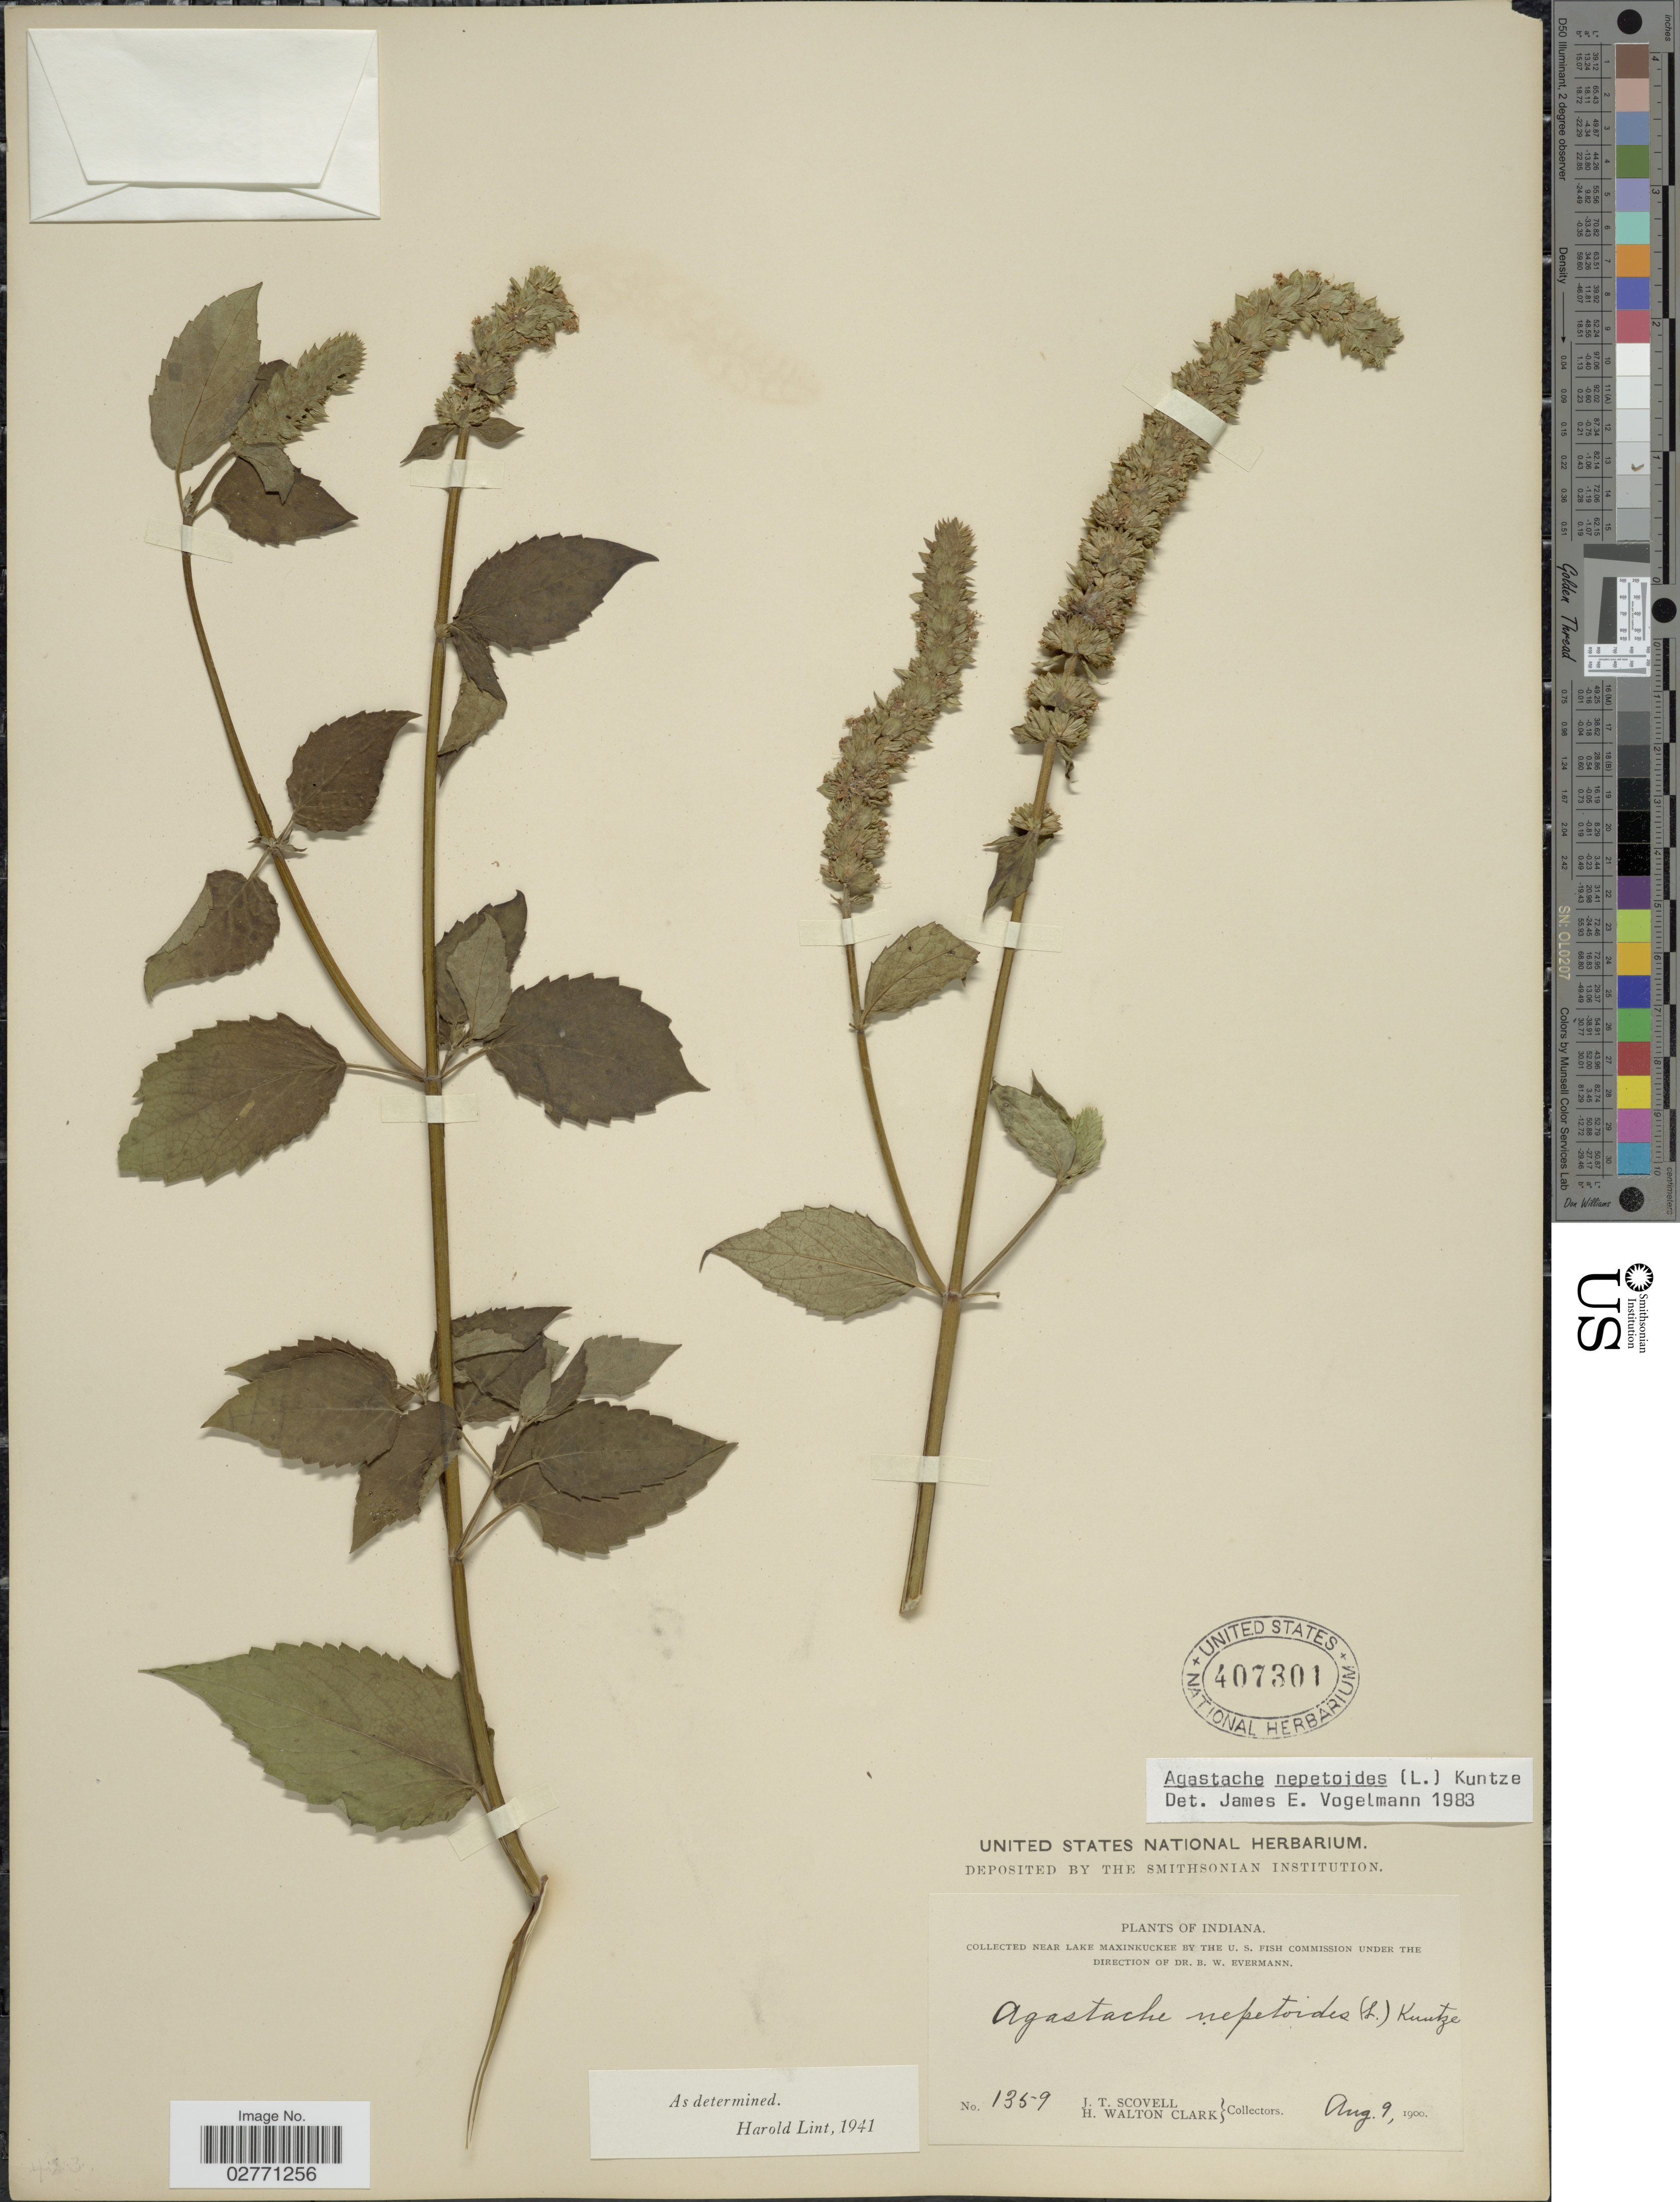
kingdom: Plantae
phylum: Tracheophyta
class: Magnoliopsida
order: Lamiales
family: Lamiaceae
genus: Agastache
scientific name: Agastache nepetoides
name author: (L.) Kuntze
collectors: J. T. Scovell & H. W. Clark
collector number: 1359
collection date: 1900-08-09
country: United States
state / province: Indiana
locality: Near Lake Maxinkuckee.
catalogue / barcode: US 407301